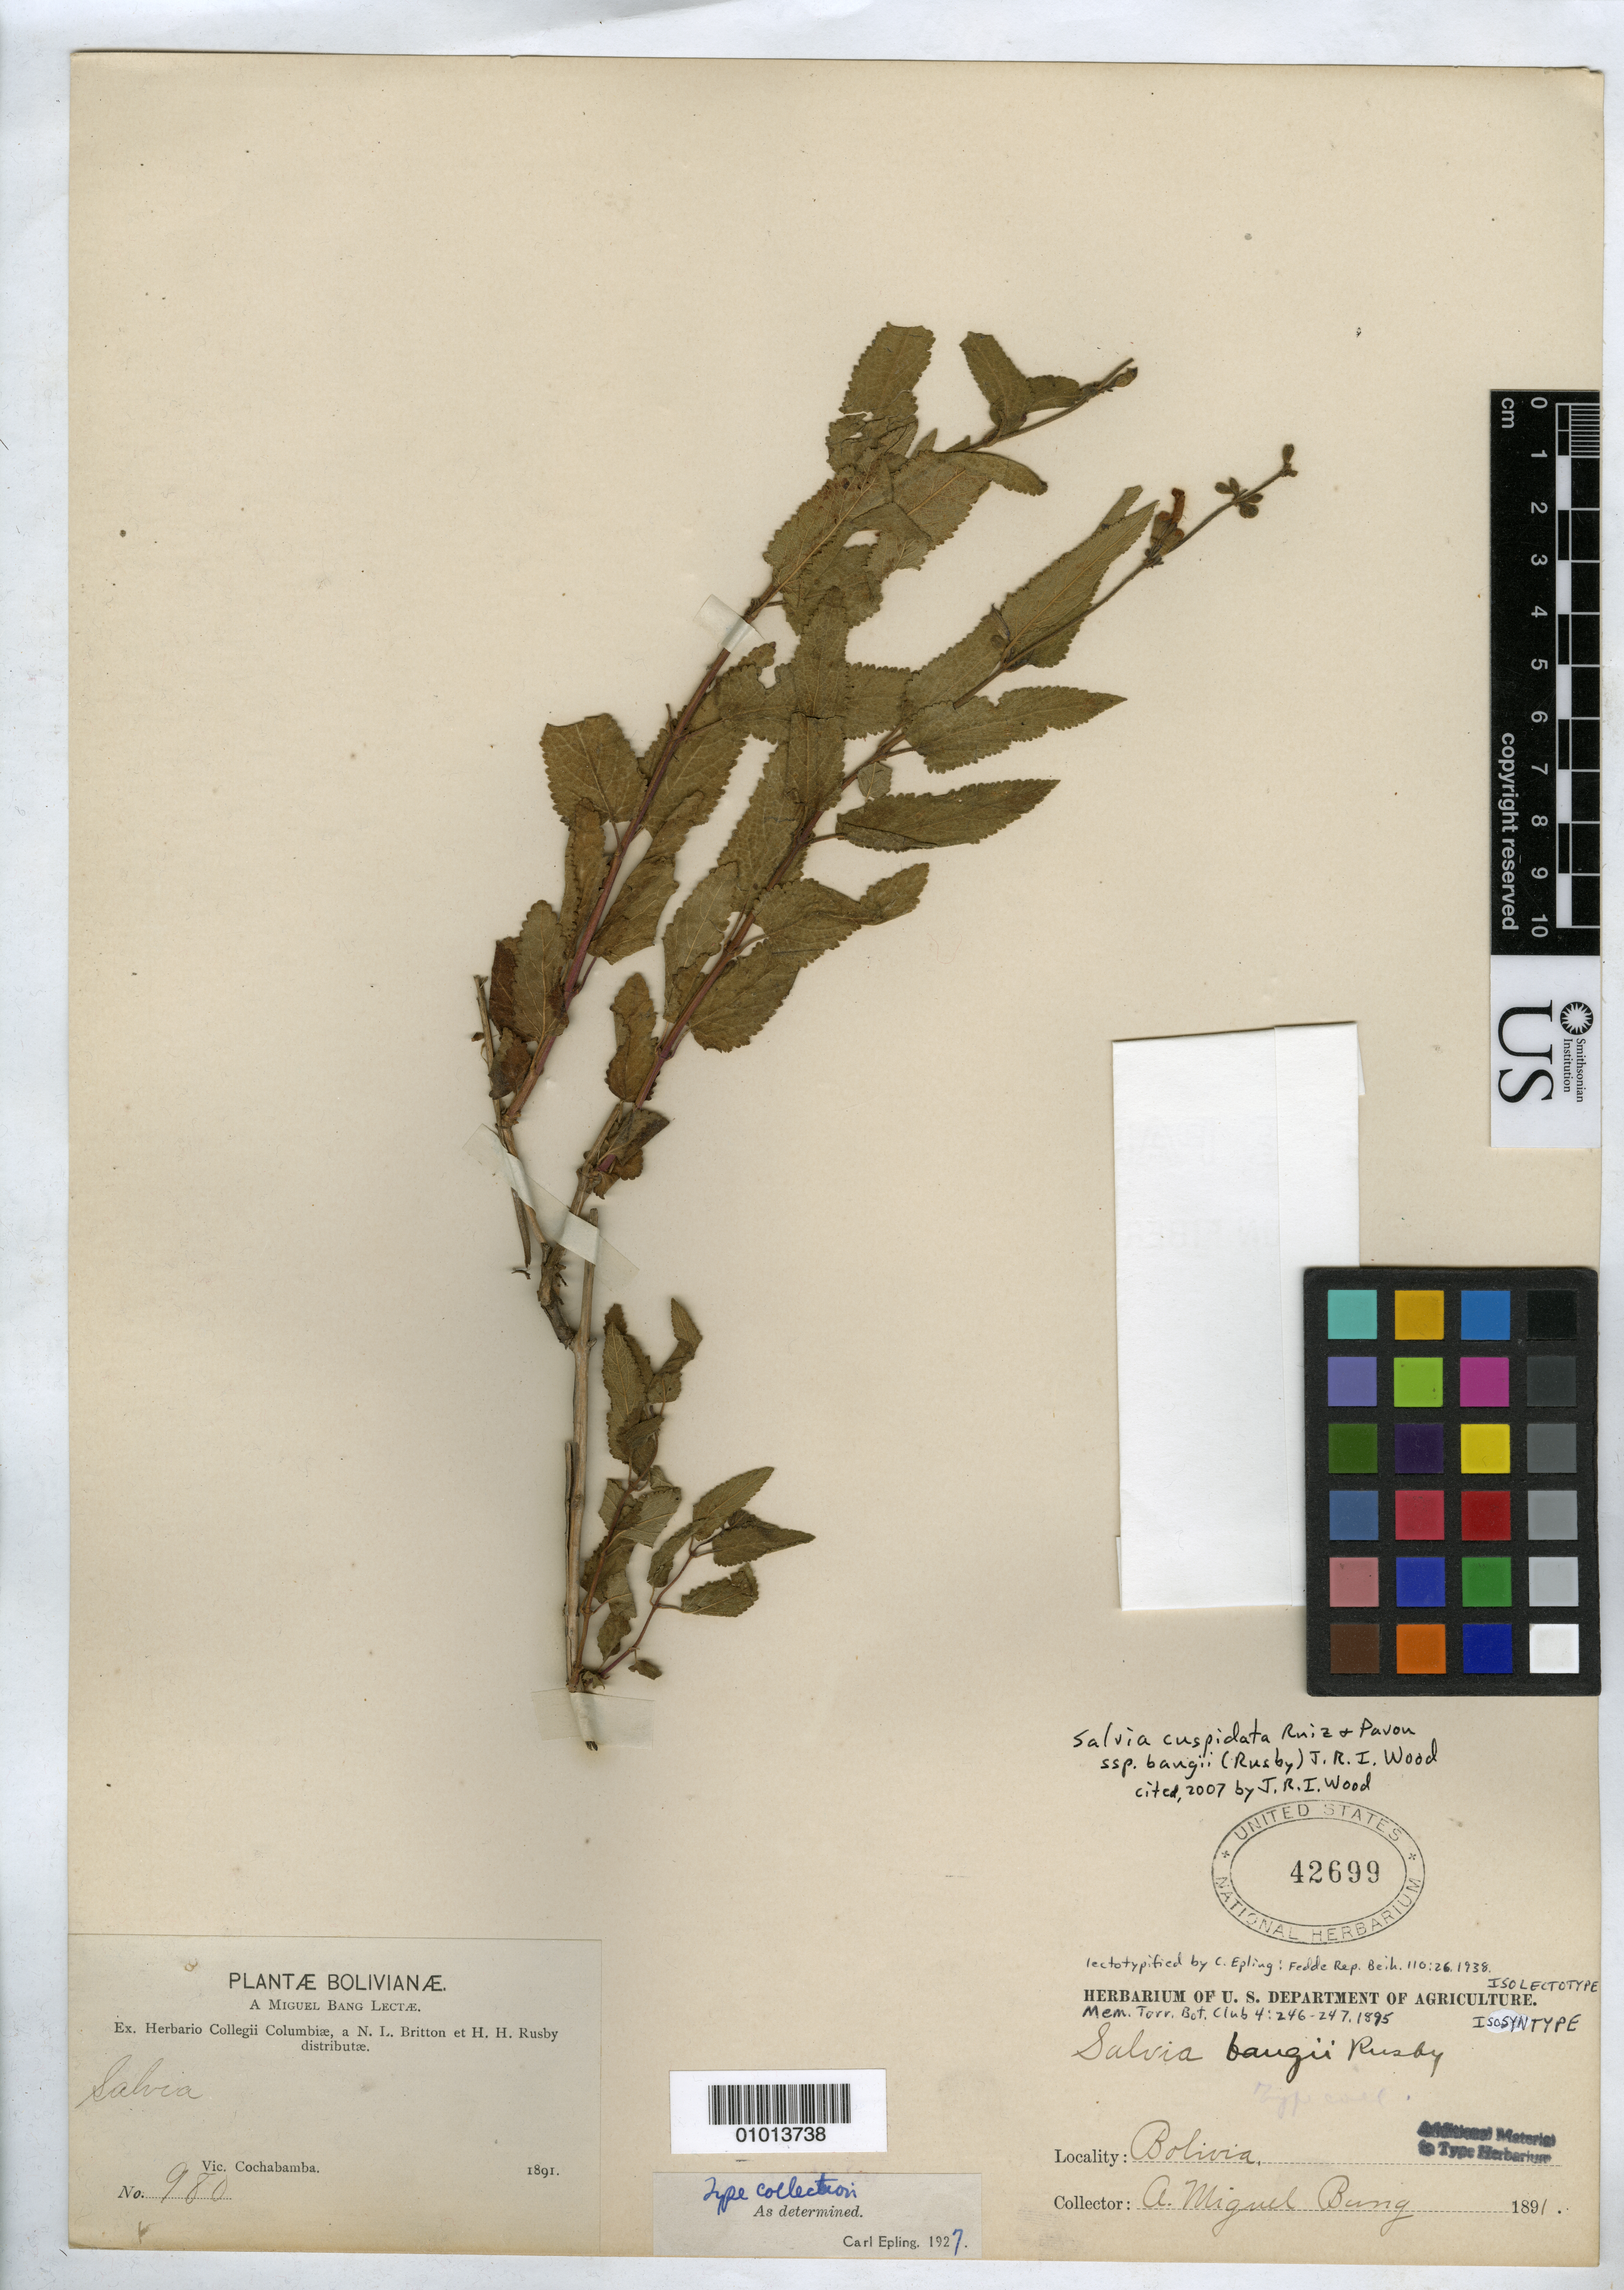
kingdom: Plantae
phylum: Tracheophyta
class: Magnoliopsida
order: Lamiales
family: Lamiaceae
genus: Salvia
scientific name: Salvia bangii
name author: Rusby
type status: Isotype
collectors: M. Bang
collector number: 980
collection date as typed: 1891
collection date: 1891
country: Bolivia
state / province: Cochabamba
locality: Vicinity Cochabamba.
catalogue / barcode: US 42699